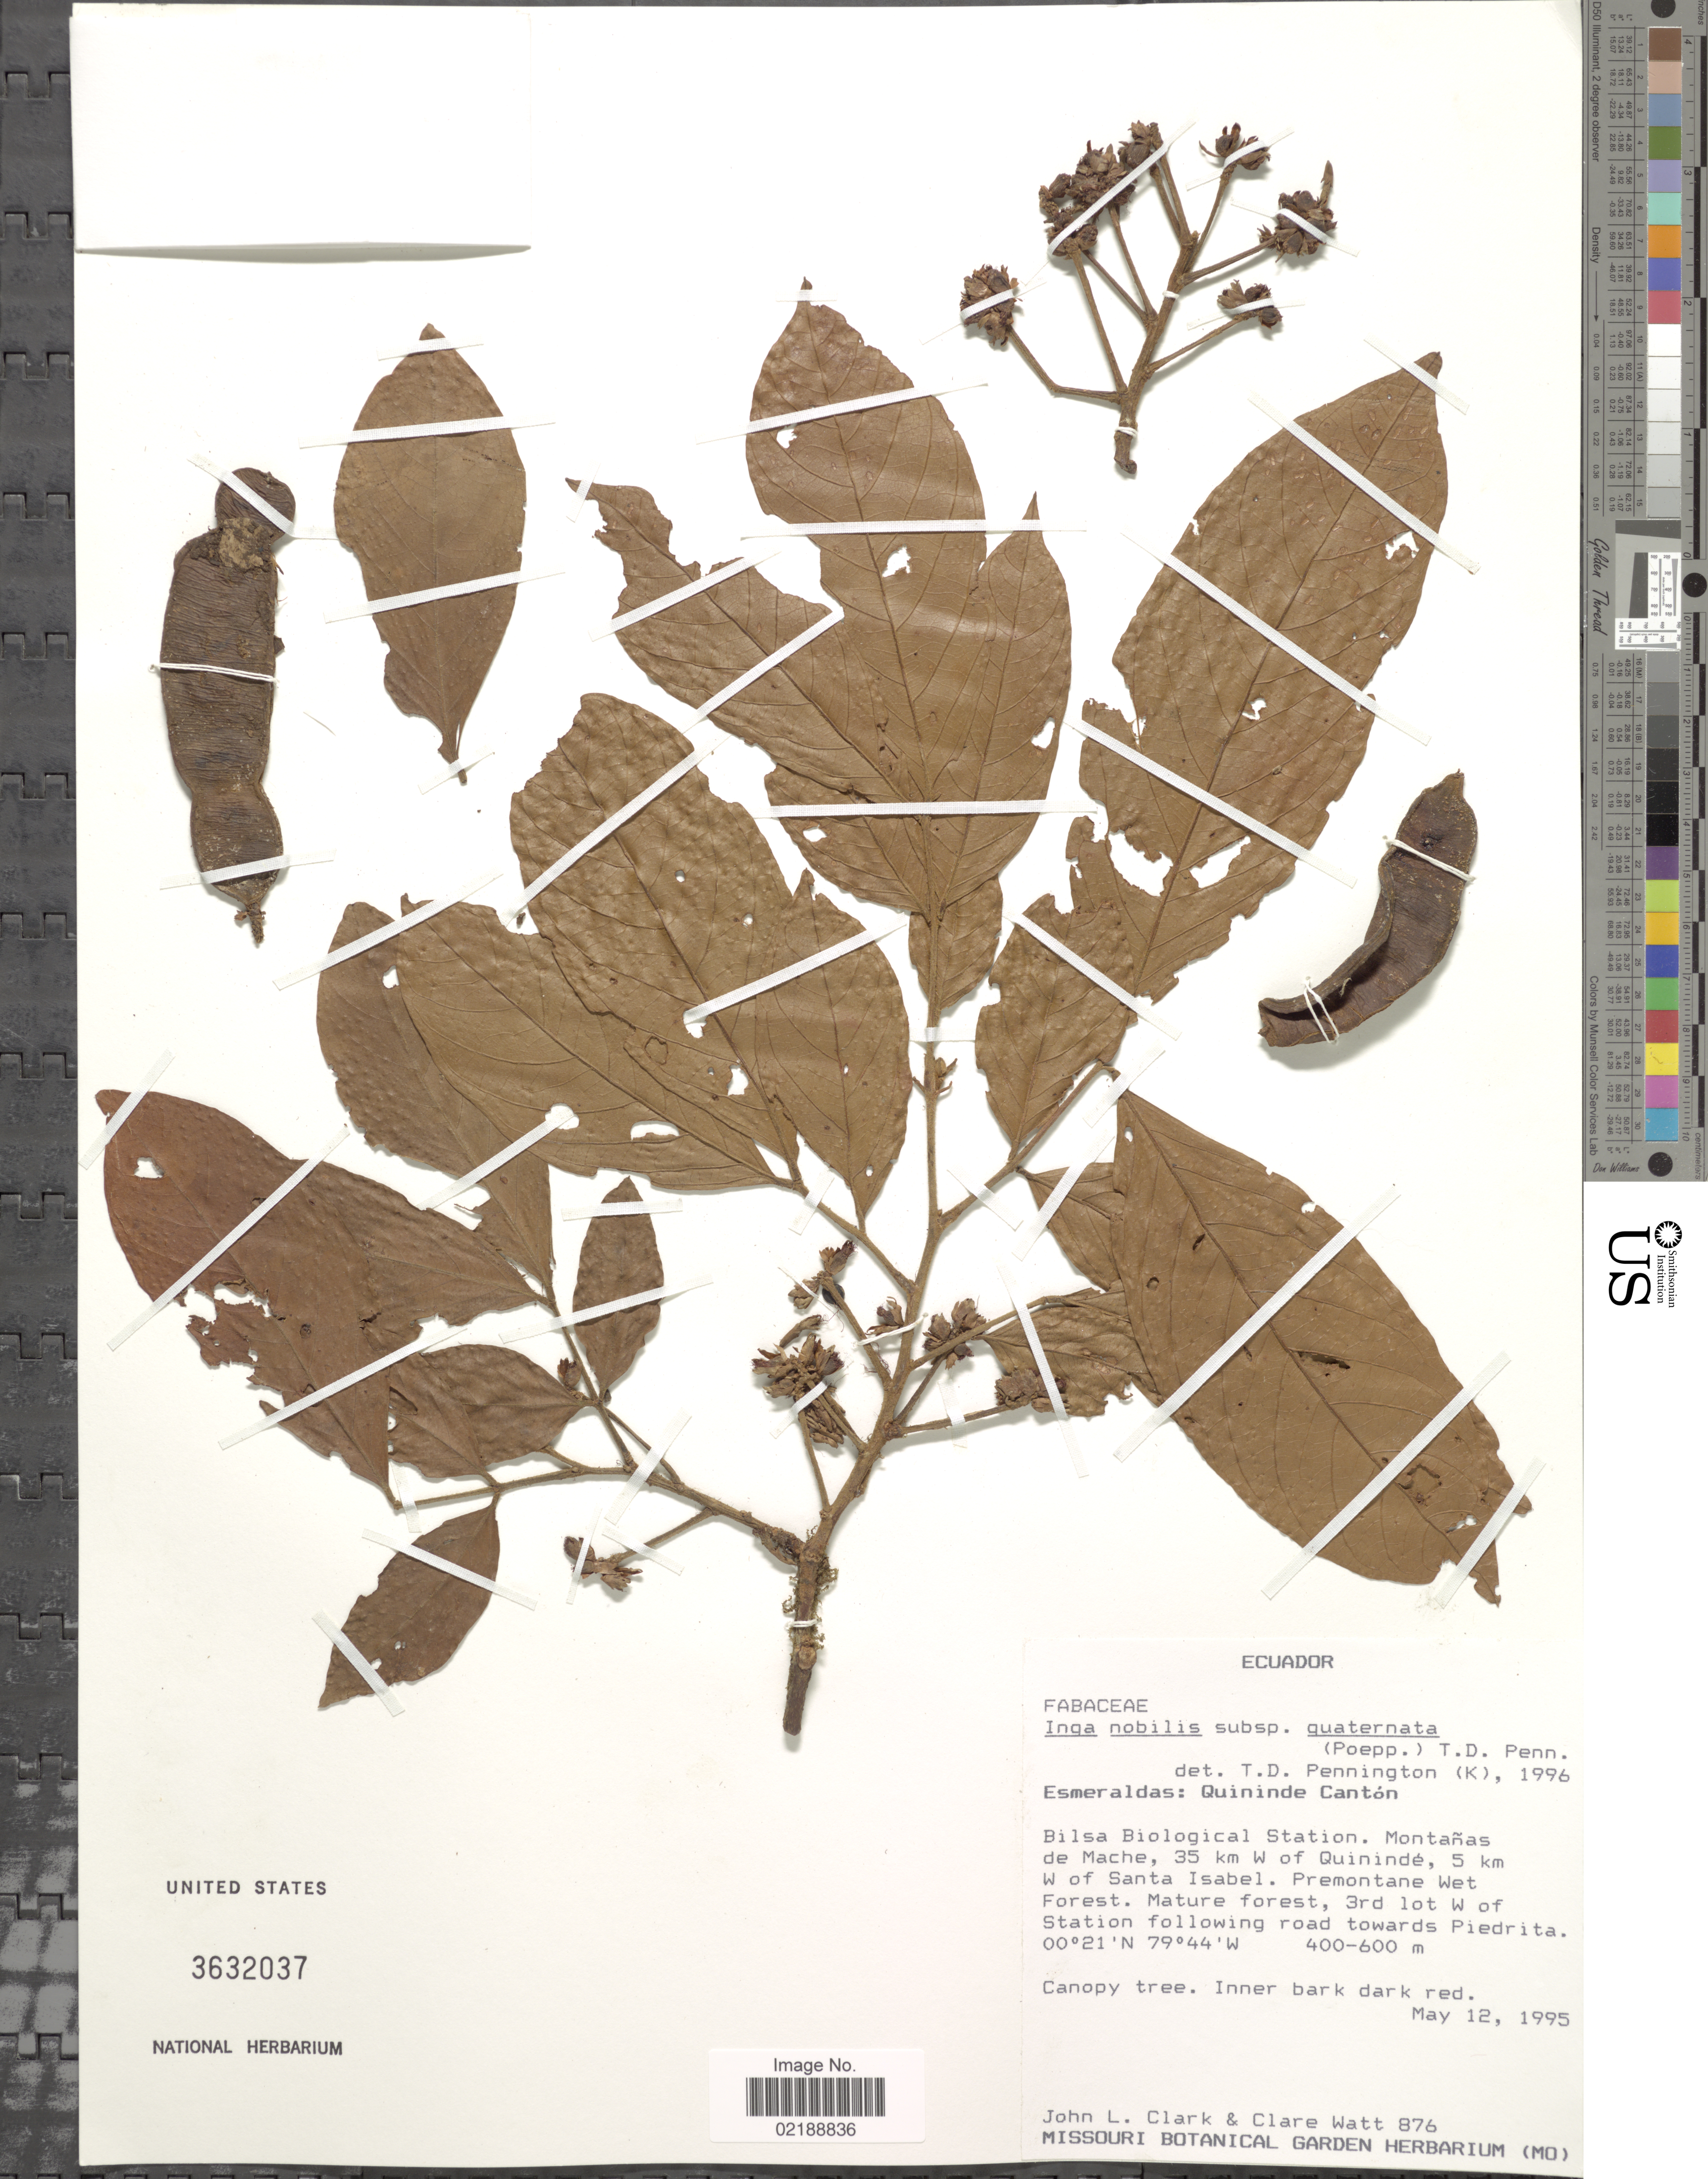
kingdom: Plantae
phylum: Tracheophyta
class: Magnoliopsida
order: Fabales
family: Fabaceae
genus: Inga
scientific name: Inga nobilis subsp. quaternata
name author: (Poepp. & Endl.) T.D. Penn.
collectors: J. L. Clark & C. Watt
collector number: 876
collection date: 1995-05-12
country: Ecuador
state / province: Esmeraldas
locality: Quininde Cantón Bilsa Biological Station, Montañas de Mache, 35 km W of Quinindé, 5 km W of Santa Isabel. Premontane Wet Forest. Mature forest, 3rd lot W of Station following road towards Piedrita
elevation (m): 400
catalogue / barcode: US 3632037